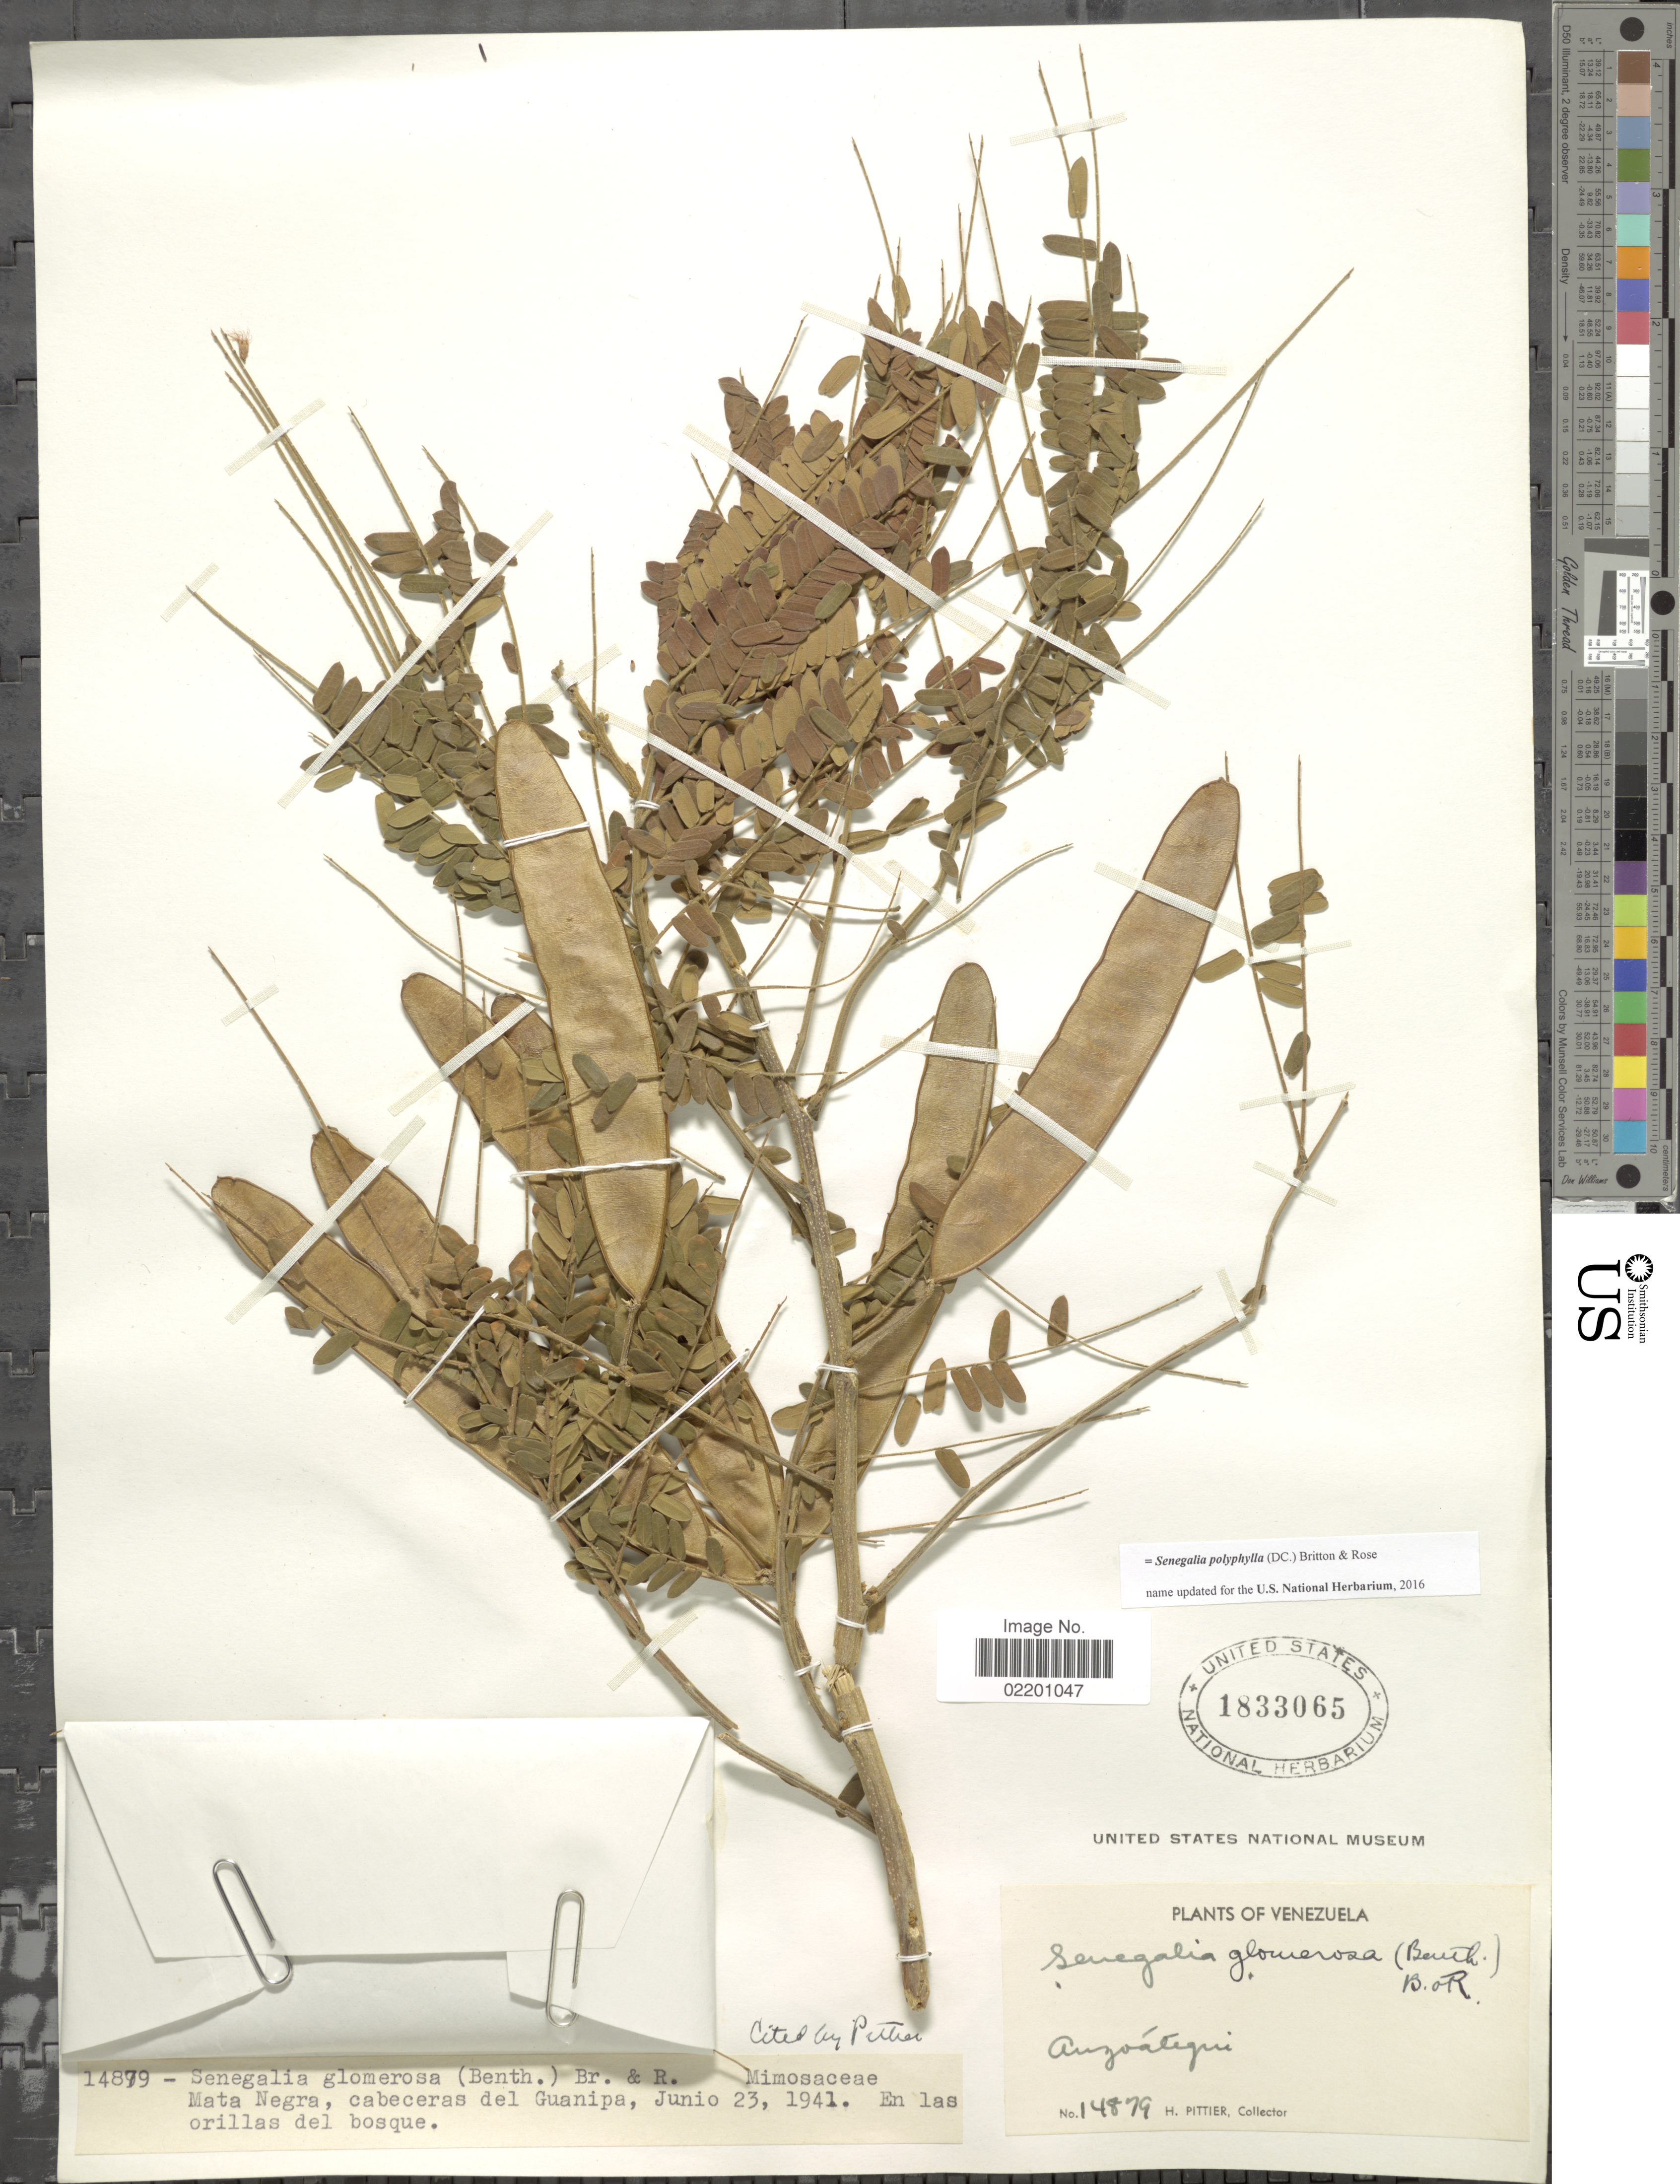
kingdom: Plantae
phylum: Tracheophyta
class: Magnoliopsida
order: Fabales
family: Fabaceae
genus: Senegalia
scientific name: Senegalia polyphylla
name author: (DC.) Britton & Rose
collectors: H. F. Pittier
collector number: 14879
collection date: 1941-06-23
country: Venezuela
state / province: Anzoategui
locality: Mata Negra, cabecercas del Guanipa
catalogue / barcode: US 1833065